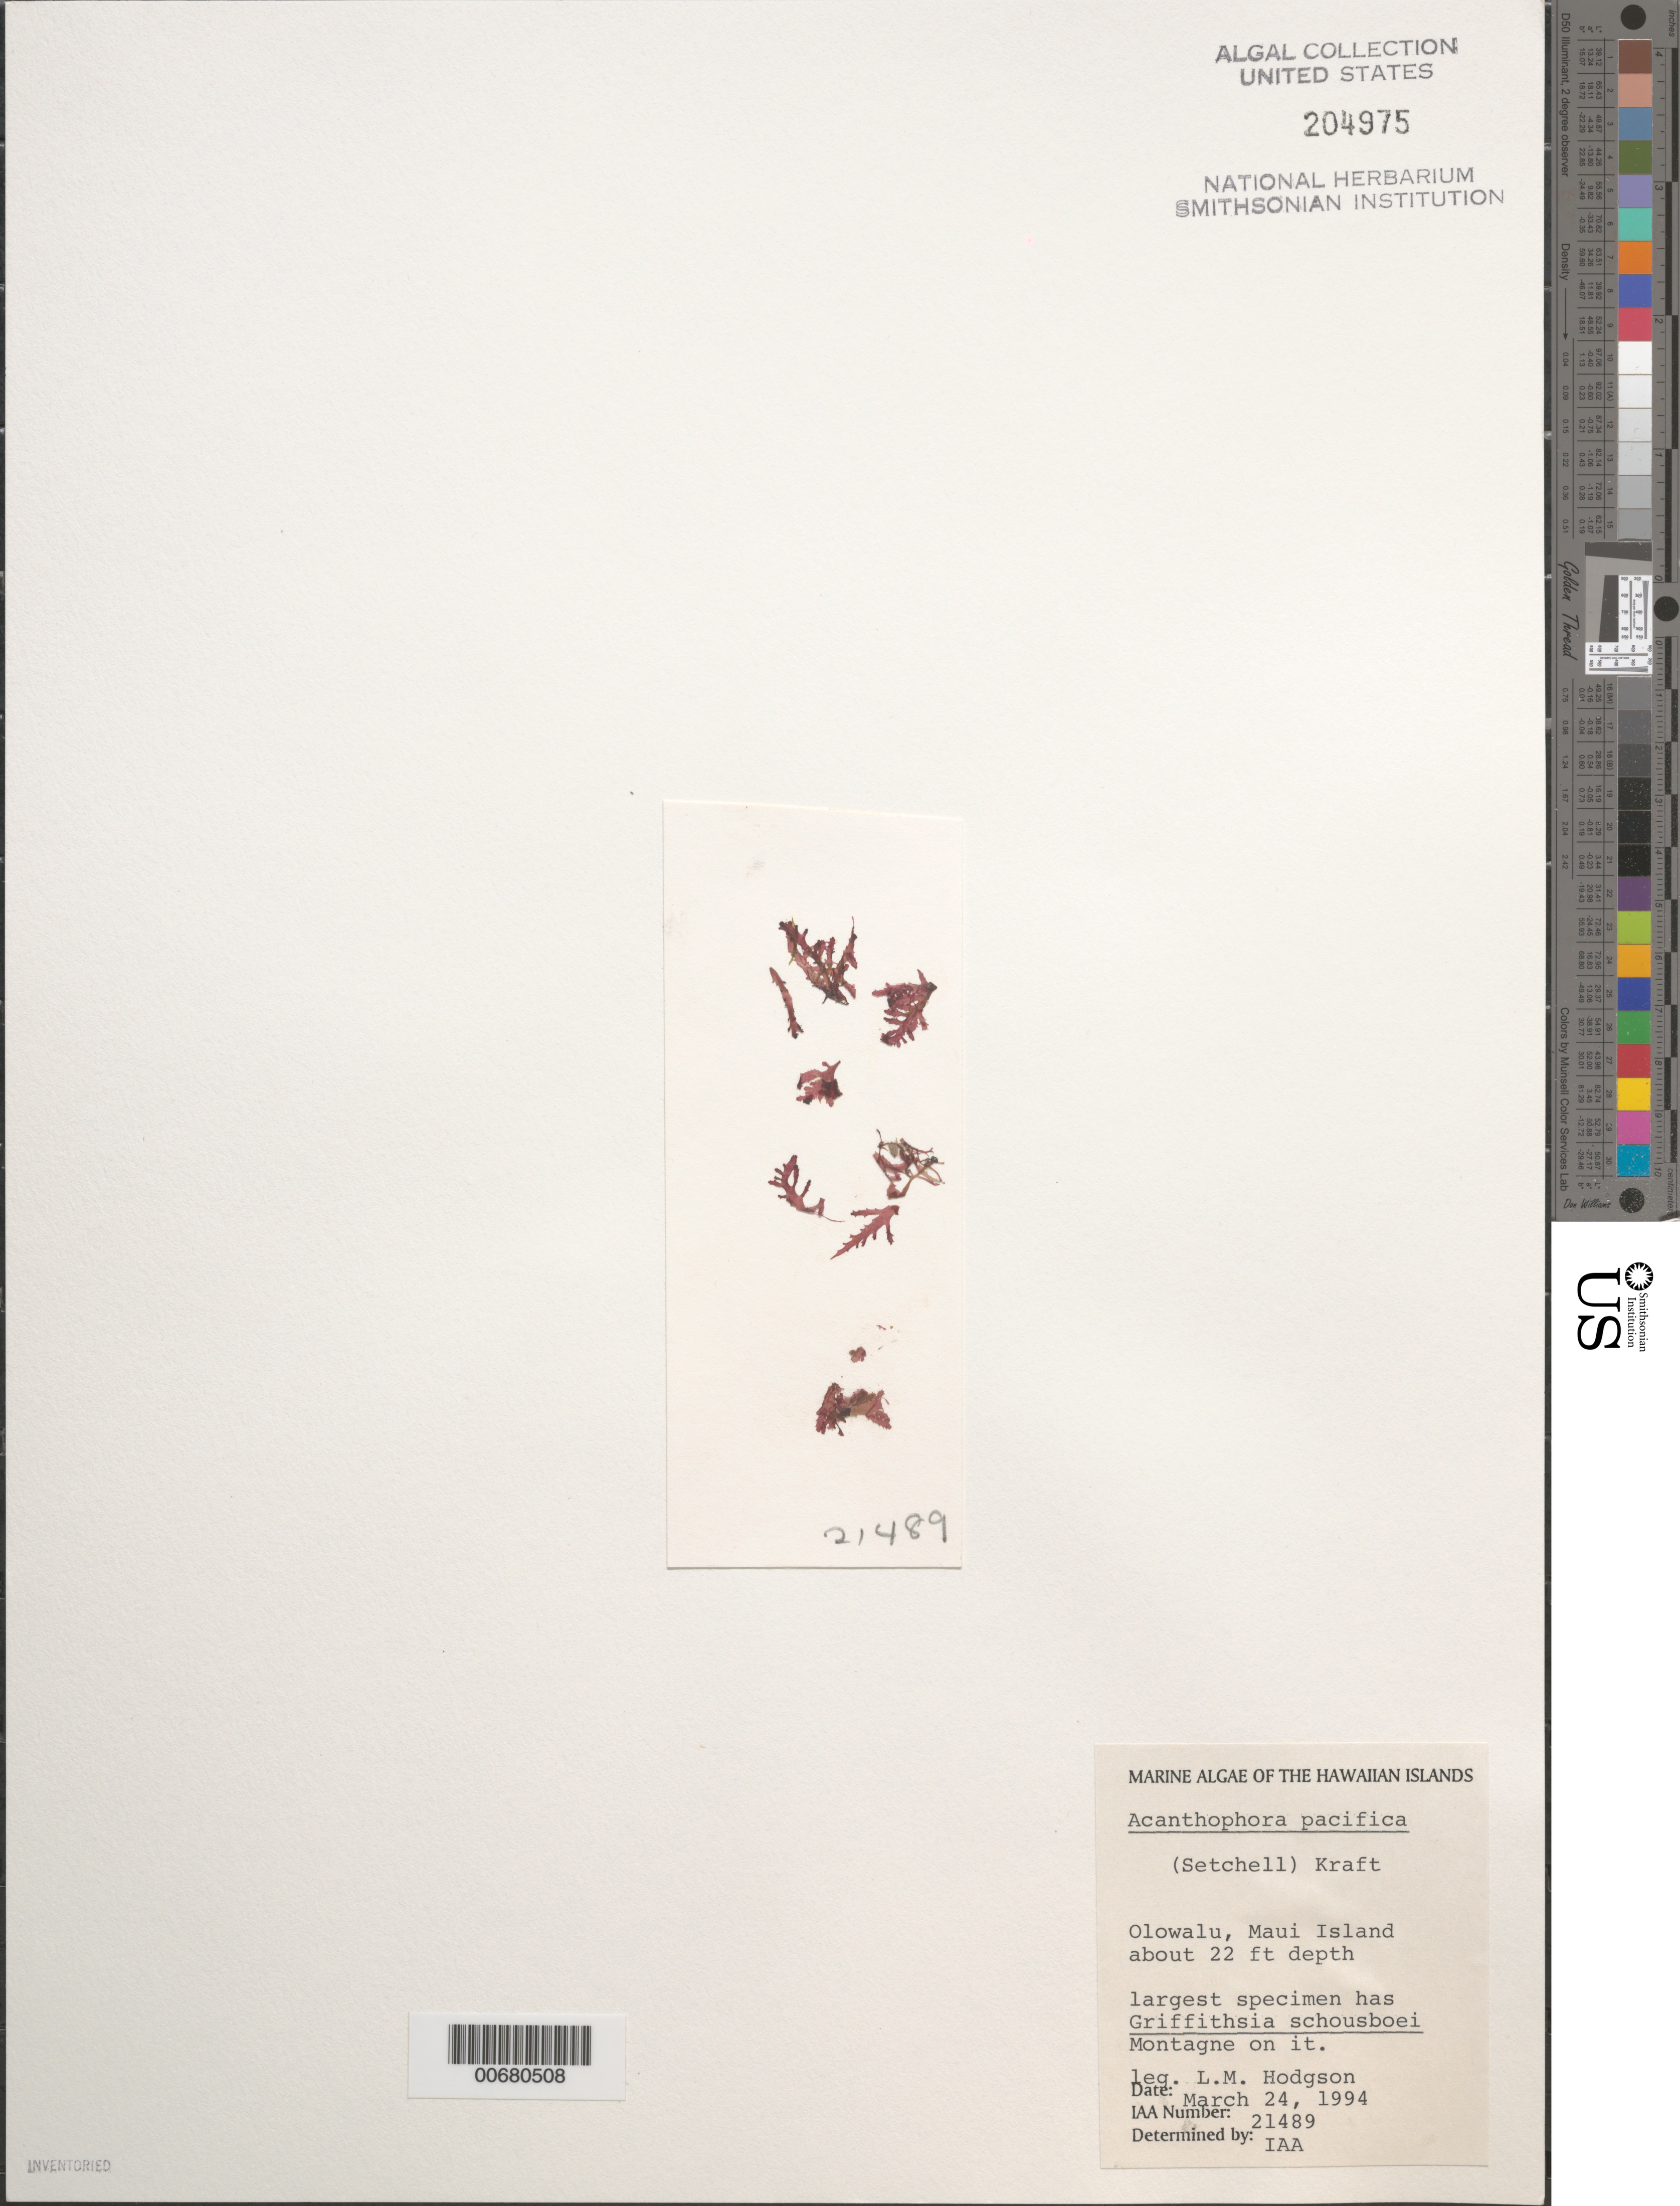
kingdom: Plantae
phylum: Rhodophyta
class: Florideophyceae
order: Ceramiales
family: Rhodomelaceae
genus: Acanthophora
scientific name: Acanthophora pacifica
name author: (Setch.) G.T.Kraft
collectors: L. M. Hodgson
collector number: IAA 21489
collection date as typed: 24 Mar 1994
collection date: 1994-03-24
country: United States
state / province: Hawaii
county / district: Maui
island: Maui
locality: Olowalu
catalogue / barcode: US 204975